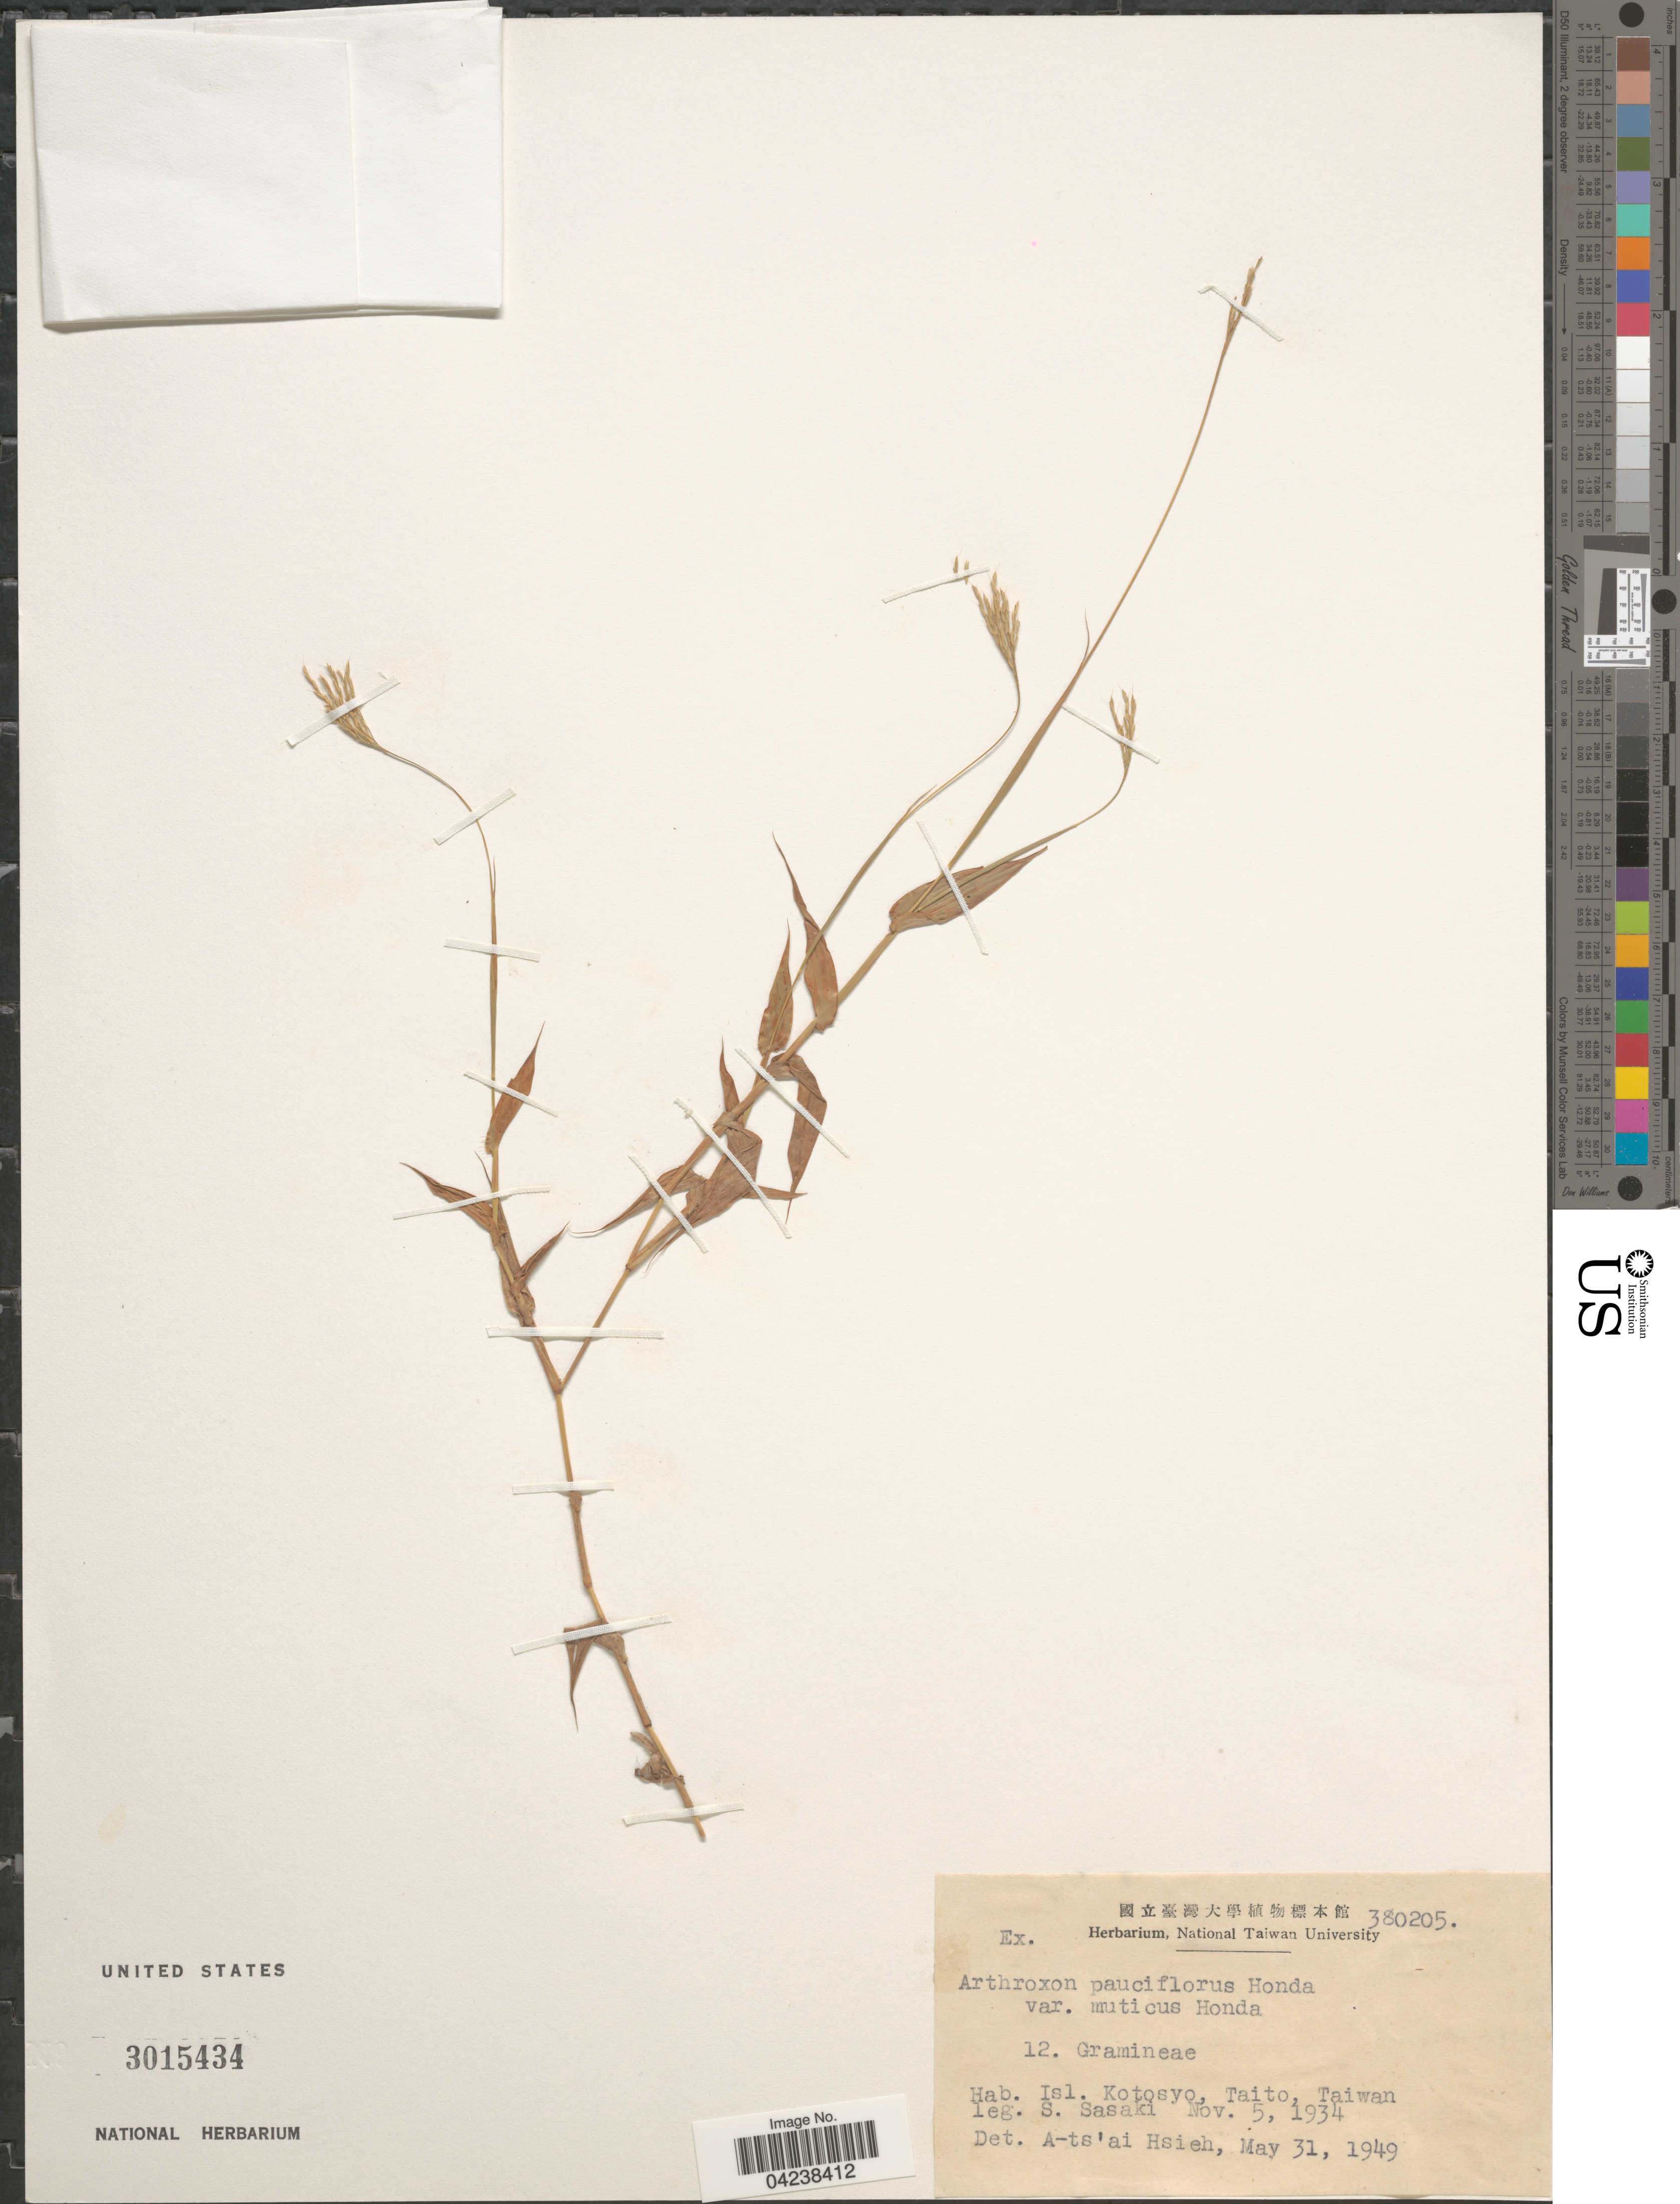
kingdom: Plantae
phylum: Tracheophyta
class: Liliopsida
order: Poales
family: Poaceae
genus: Arthraxon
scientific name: Arthraxon hispidus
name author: (Thunb.) Makino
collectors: S. Sasaki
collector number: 380205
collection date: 1934-11-05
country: Taiwan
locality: Isl. Kotosyo, Taito, Taiwan.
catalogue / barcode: US 3015434